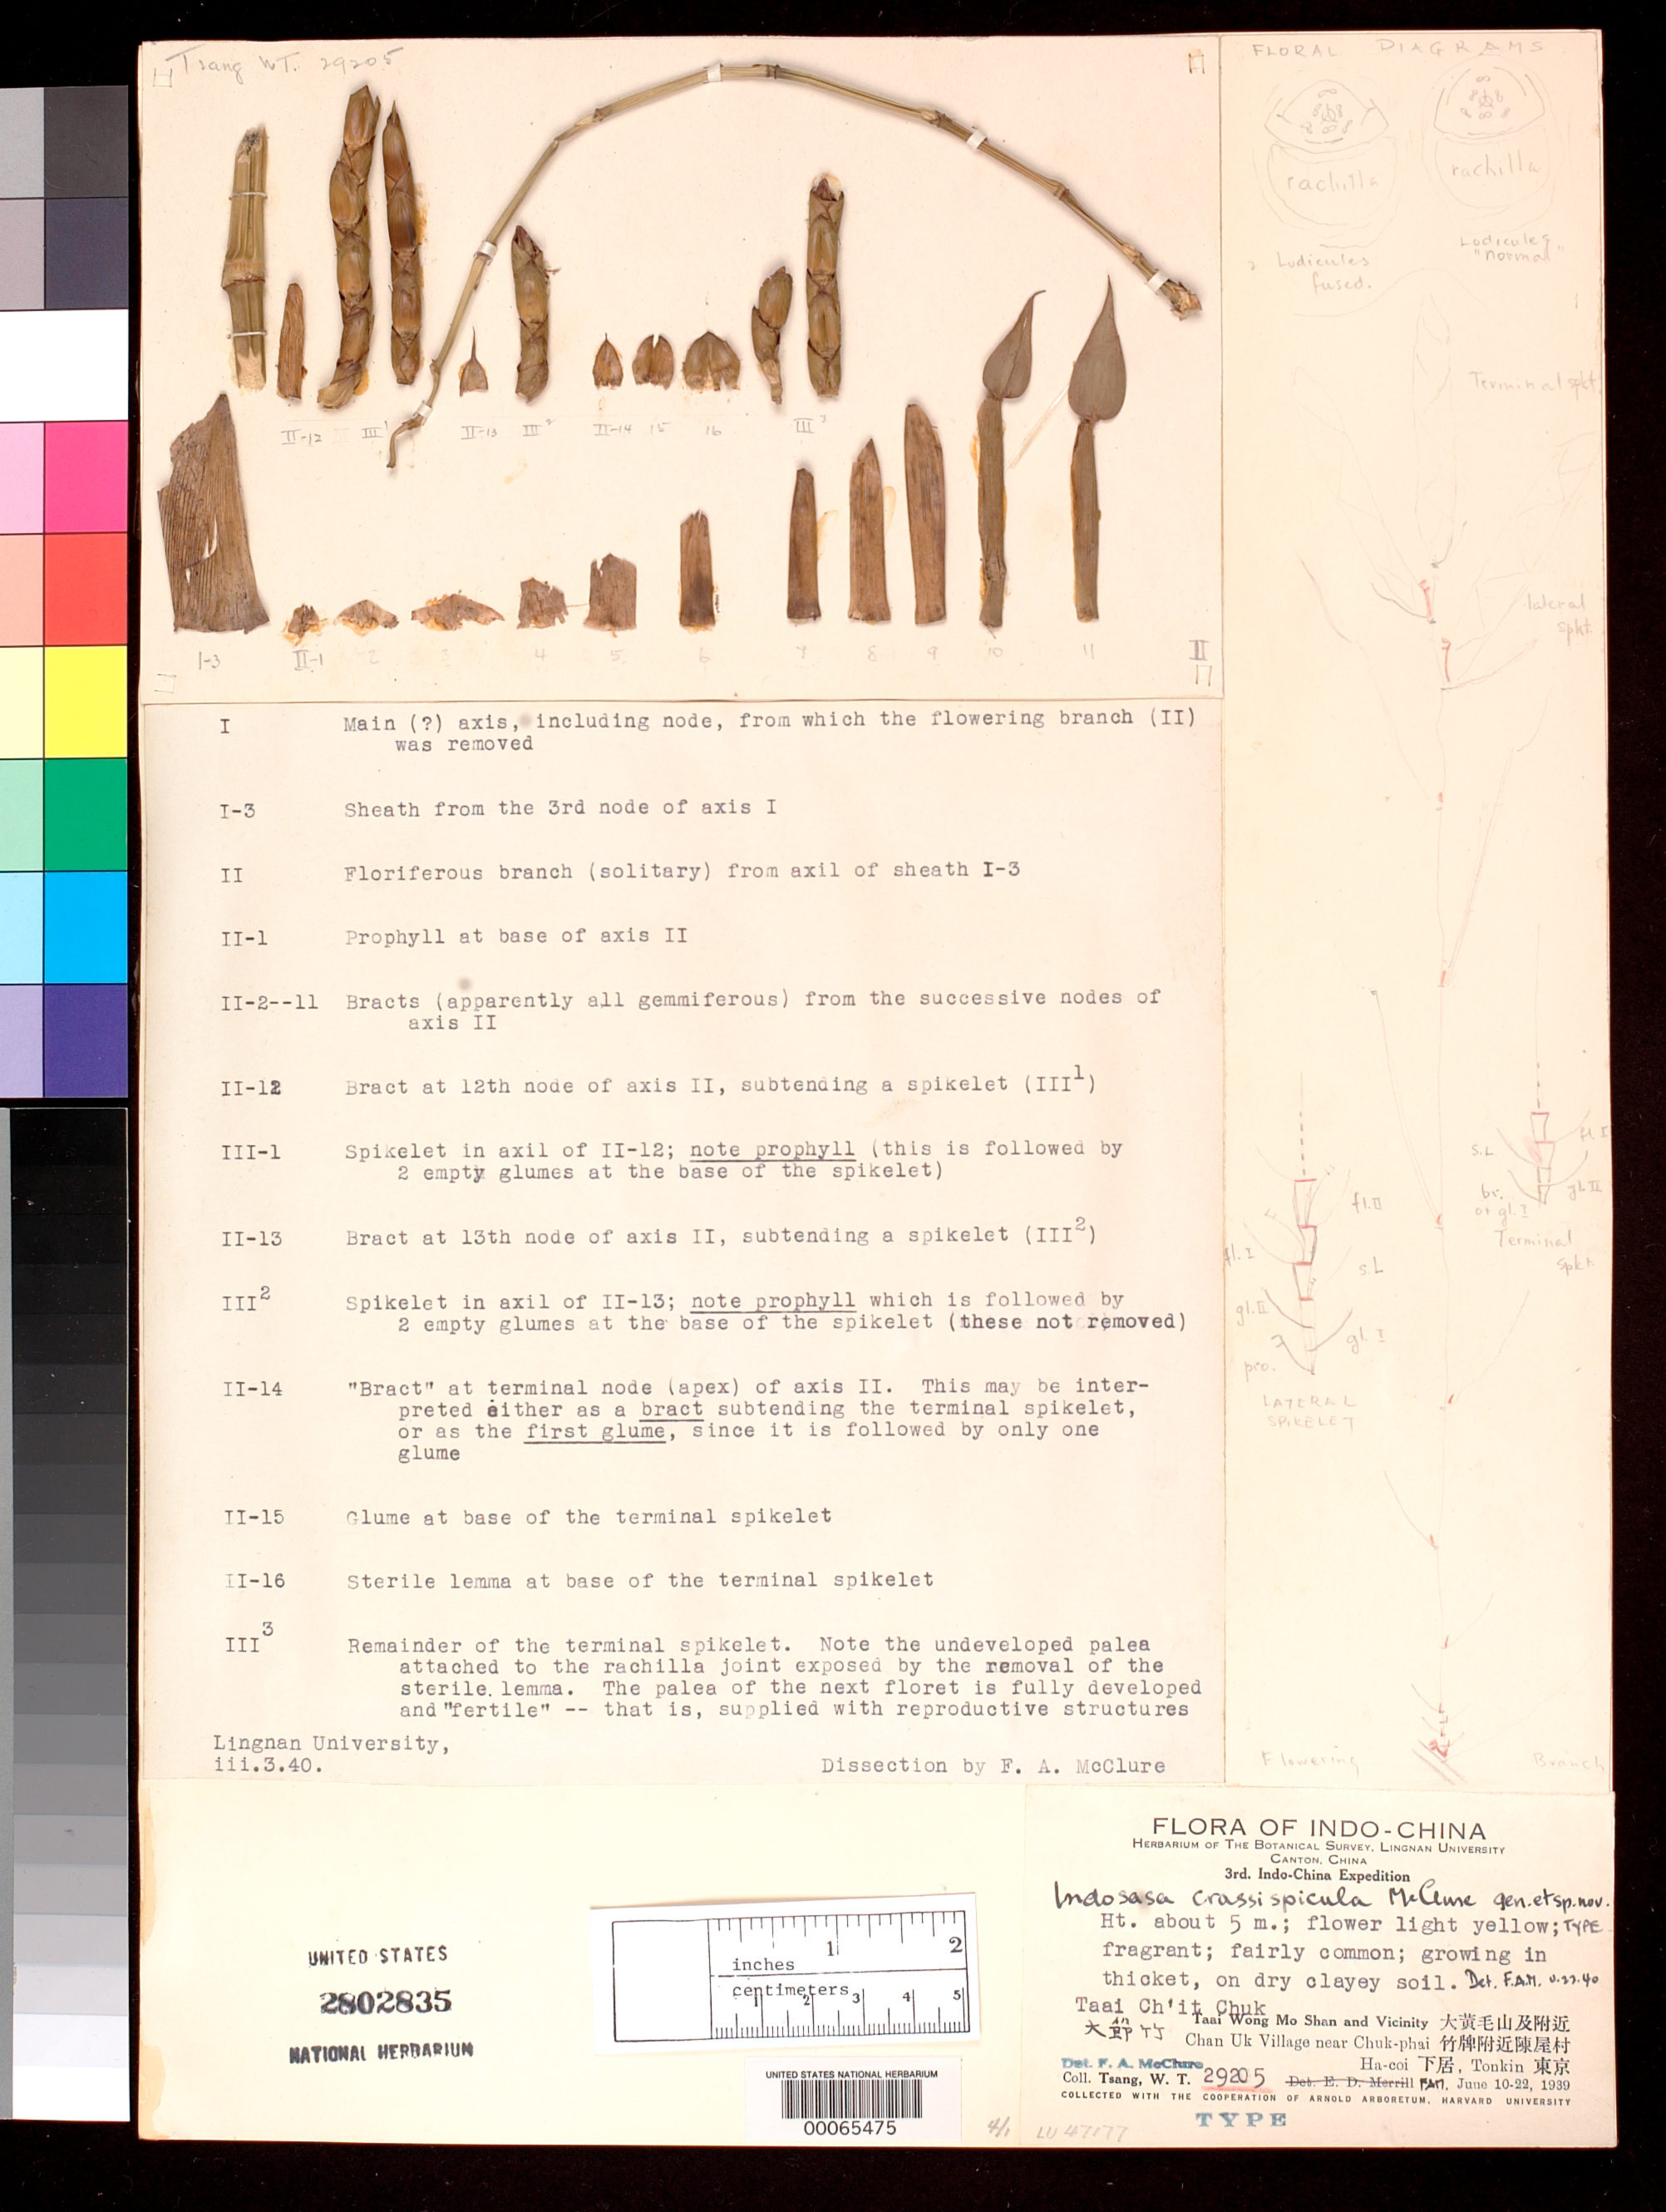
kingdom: Plantae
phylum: Tracheophyta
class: Liliopsida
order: Poales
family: Poaceae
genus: Indosasa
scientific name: Indosasa crassiflora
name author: McClure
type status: Holotype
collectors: W. T. Tsang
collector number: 29205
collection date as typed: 10 Jun 1939 to 22 Jun 1939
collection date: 1939-06-10/1939-06-22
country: Vietnam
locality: Taai Wong Mo Shan and vicinity, near Chan Uk village.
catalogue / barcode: US 2802835